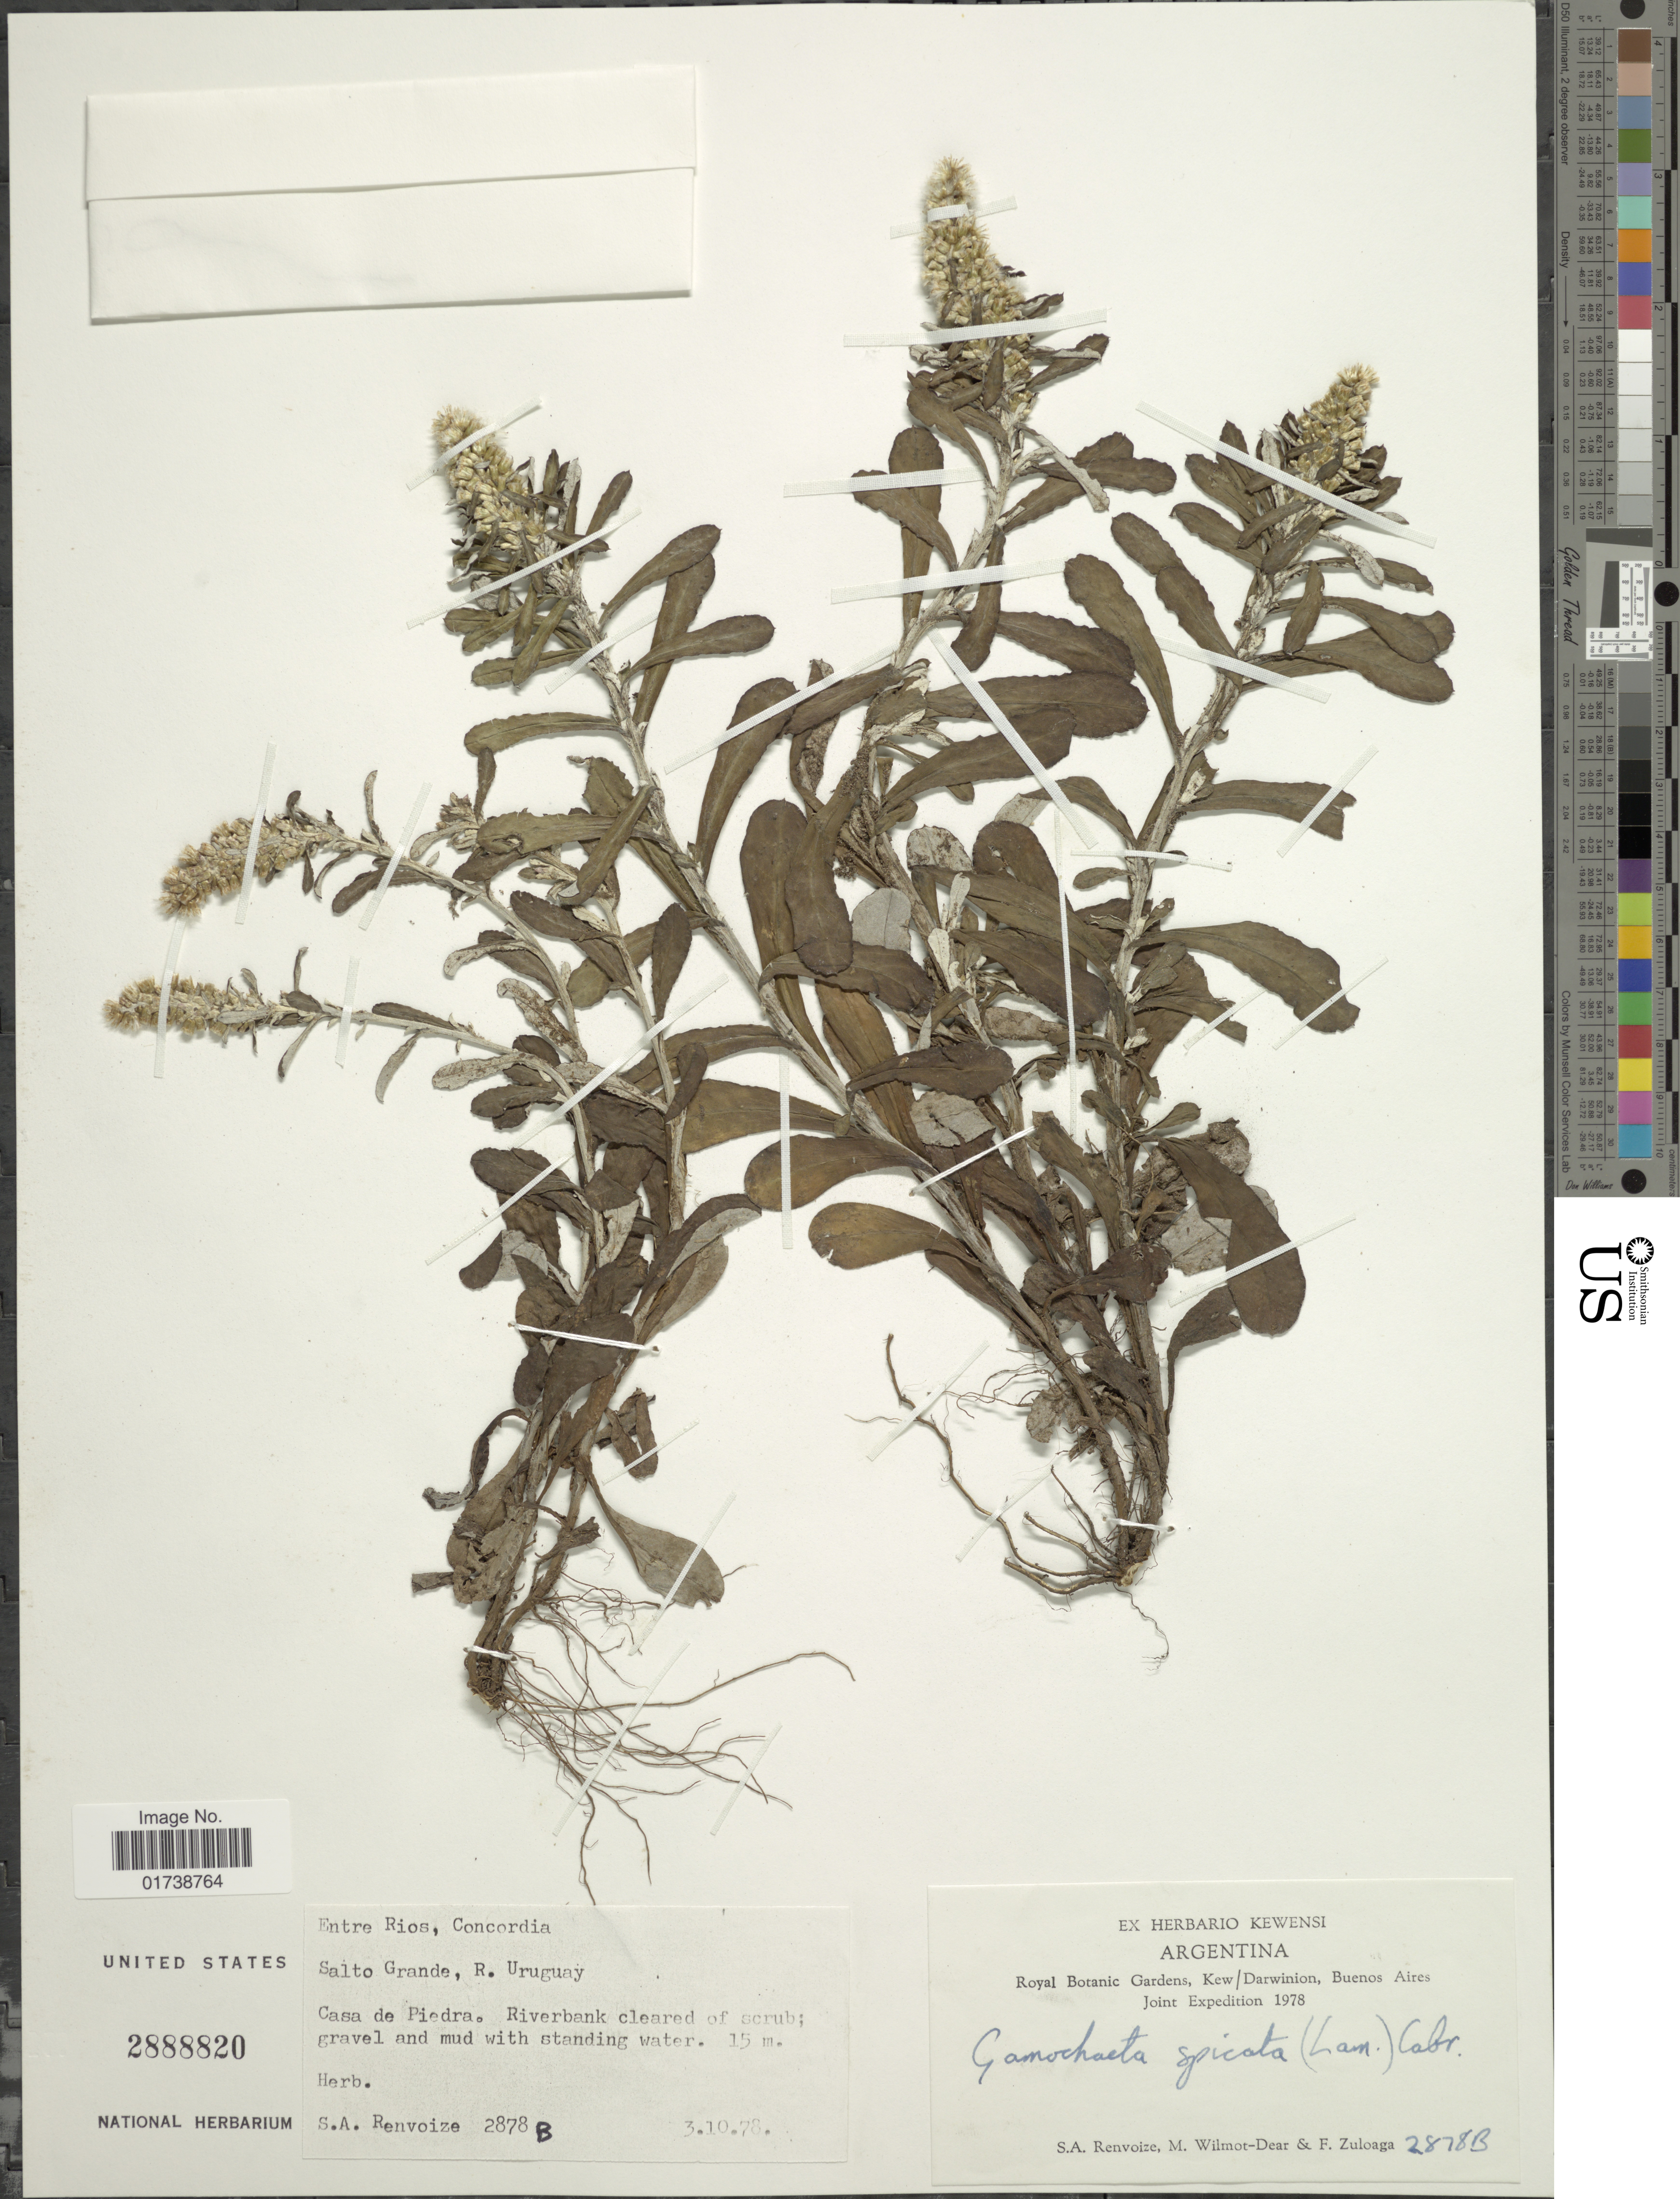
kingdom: Plantae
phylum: Tracheophyta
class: Magnoliopsida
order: Asterales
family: Asteraceae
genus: Gamochaeta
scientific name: Gamochaeta spicata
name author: (Lam.) Cabrera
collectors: S. A. Renvoize, M. Wilmot-Dear & F. Zuloaga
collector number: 2878B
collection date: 1978-10-03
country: Argentina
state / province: Entre Rios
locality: Entre Riosm Concordia, Salto Grande, R. Uruaguay, Casa de Piedra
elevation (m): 15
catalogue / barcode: US 2888820